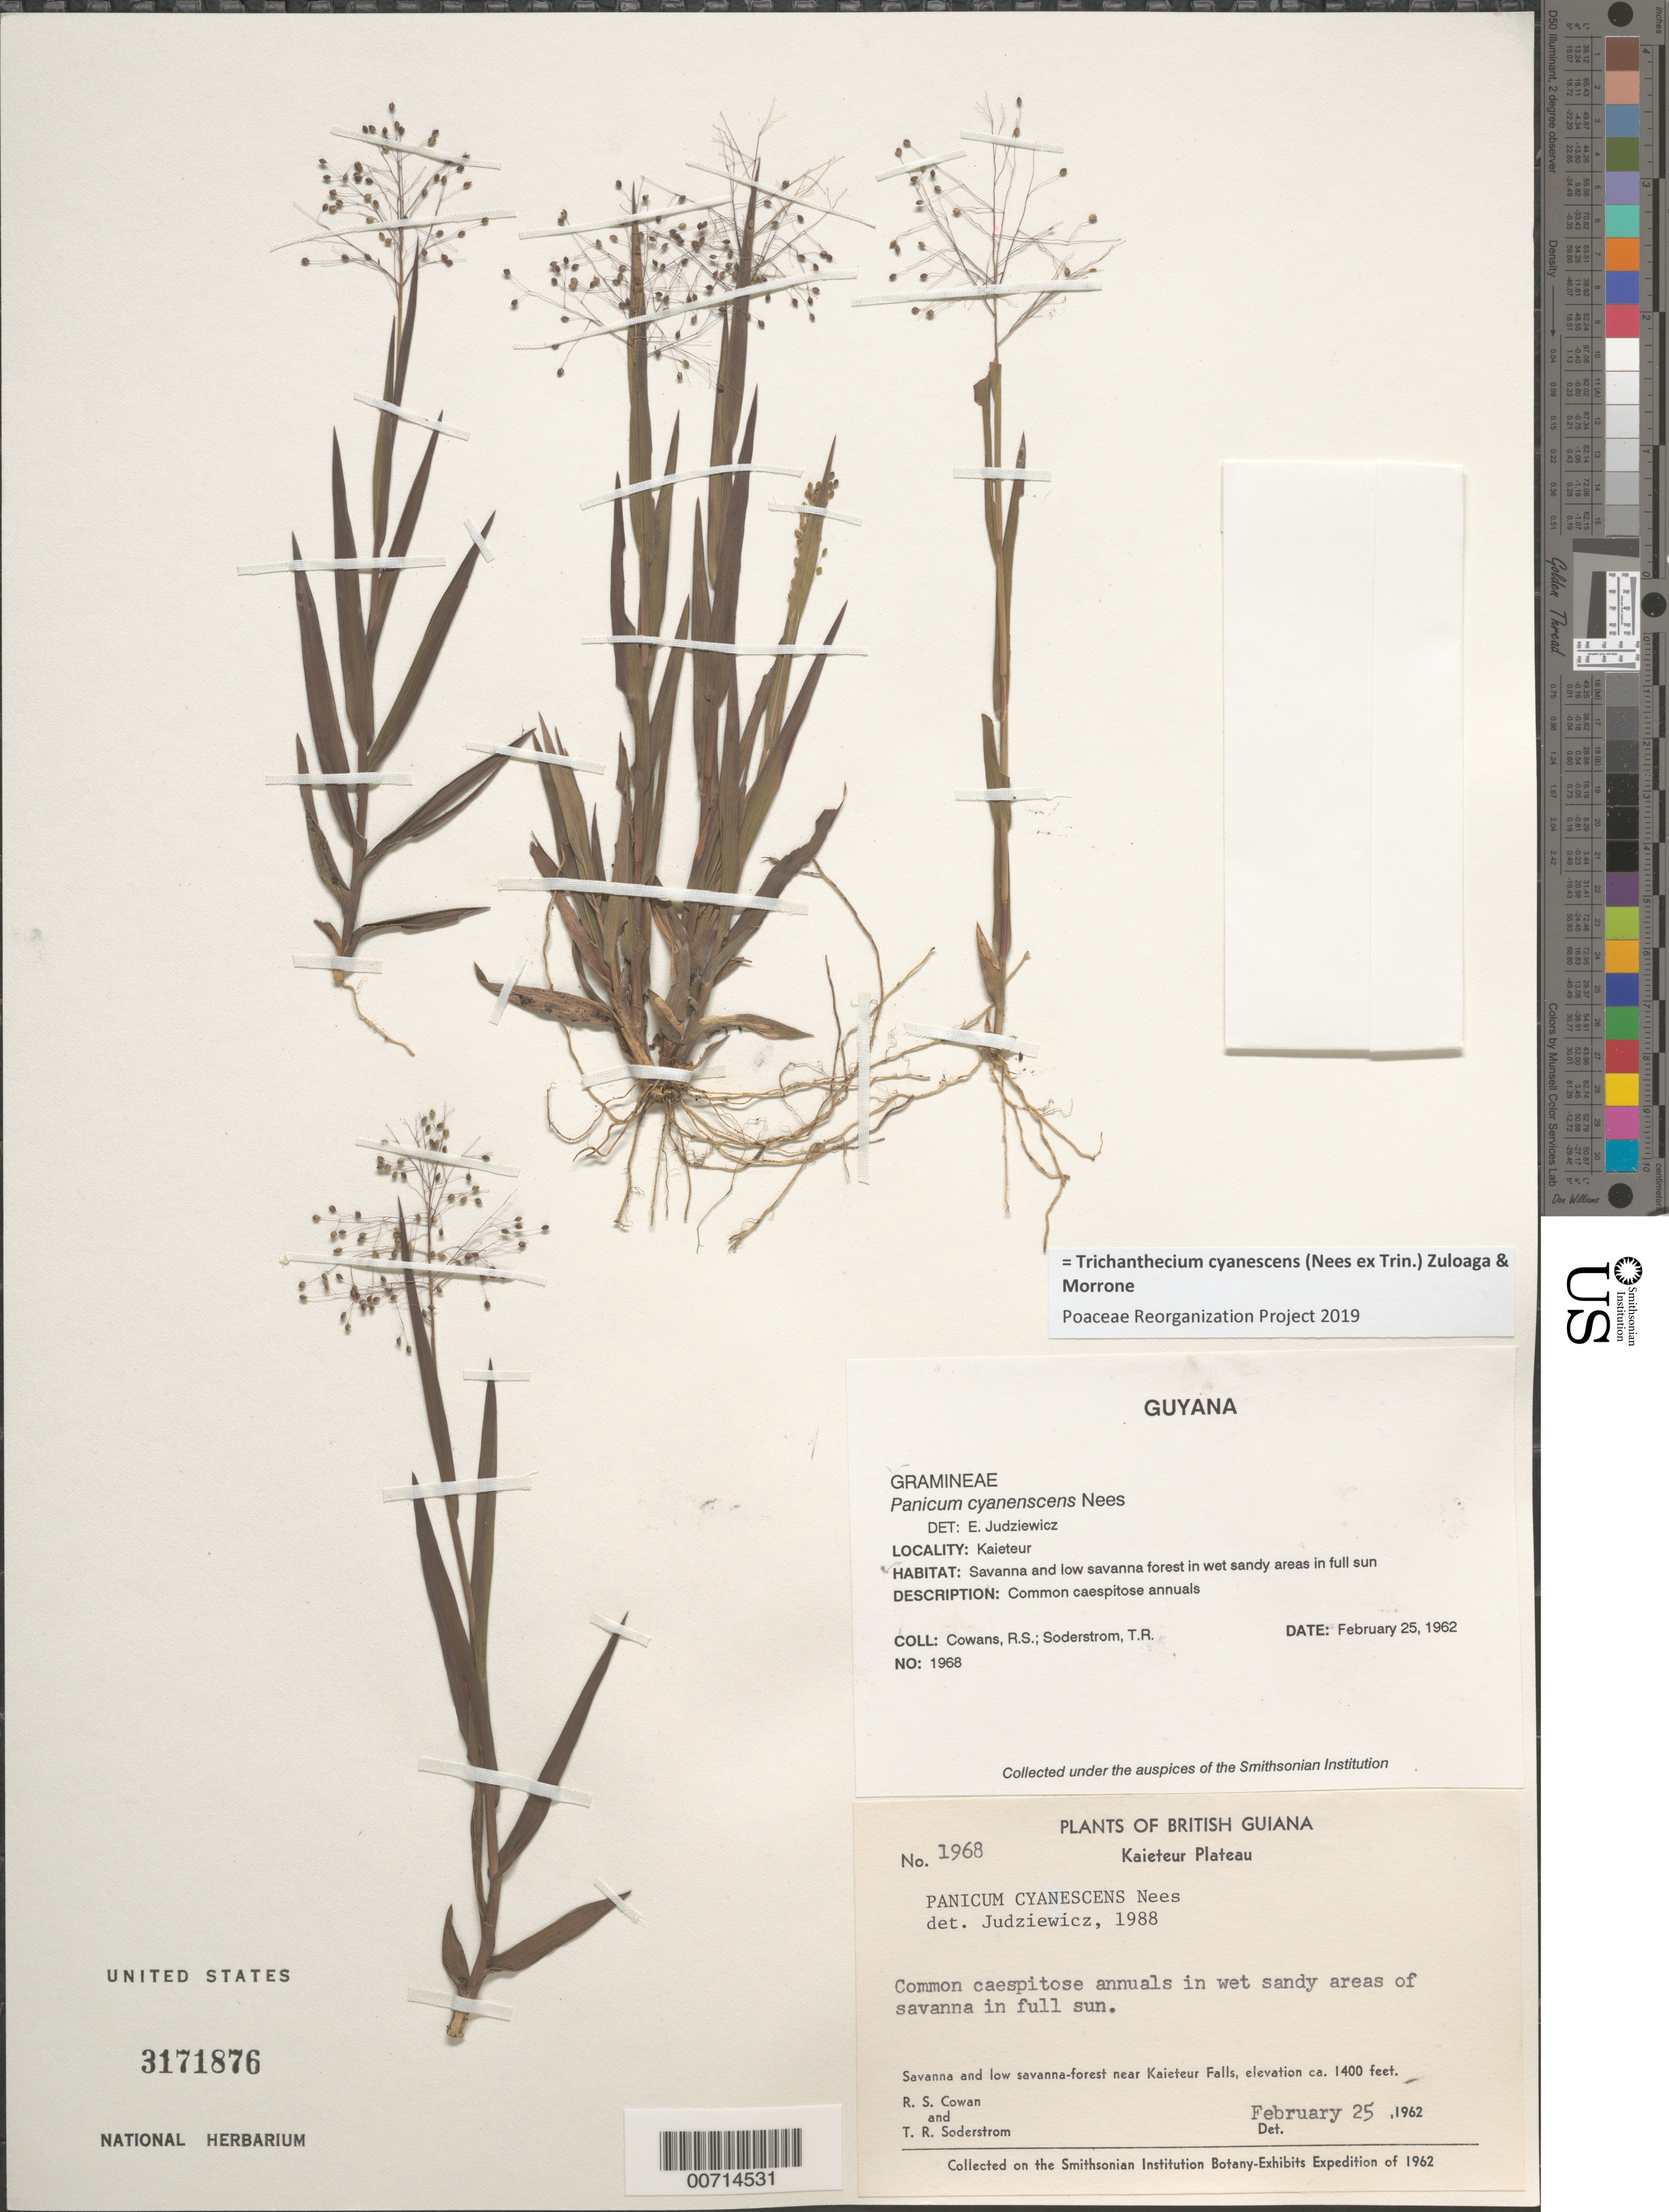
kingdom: Plantae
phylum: Tracheophyta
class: Liliopsida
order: Poales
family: Poaceae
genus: Trichanthecium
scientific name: Trichanthecium cyanescens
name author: (Nees ex Trin.) Zuloaga & Morrone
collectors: R. S. Cowan & T. R. Soderstrom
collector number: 1968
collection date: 1962-02-25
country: Guyana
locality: British Guiana. Kaieteur Plateau. Savanna and low savanna-Forest near Kaieteur Falls. On the Smithsonian Institution Botany-Exhibits Expedition of 1962.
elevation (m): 427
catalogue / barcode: US 3171876